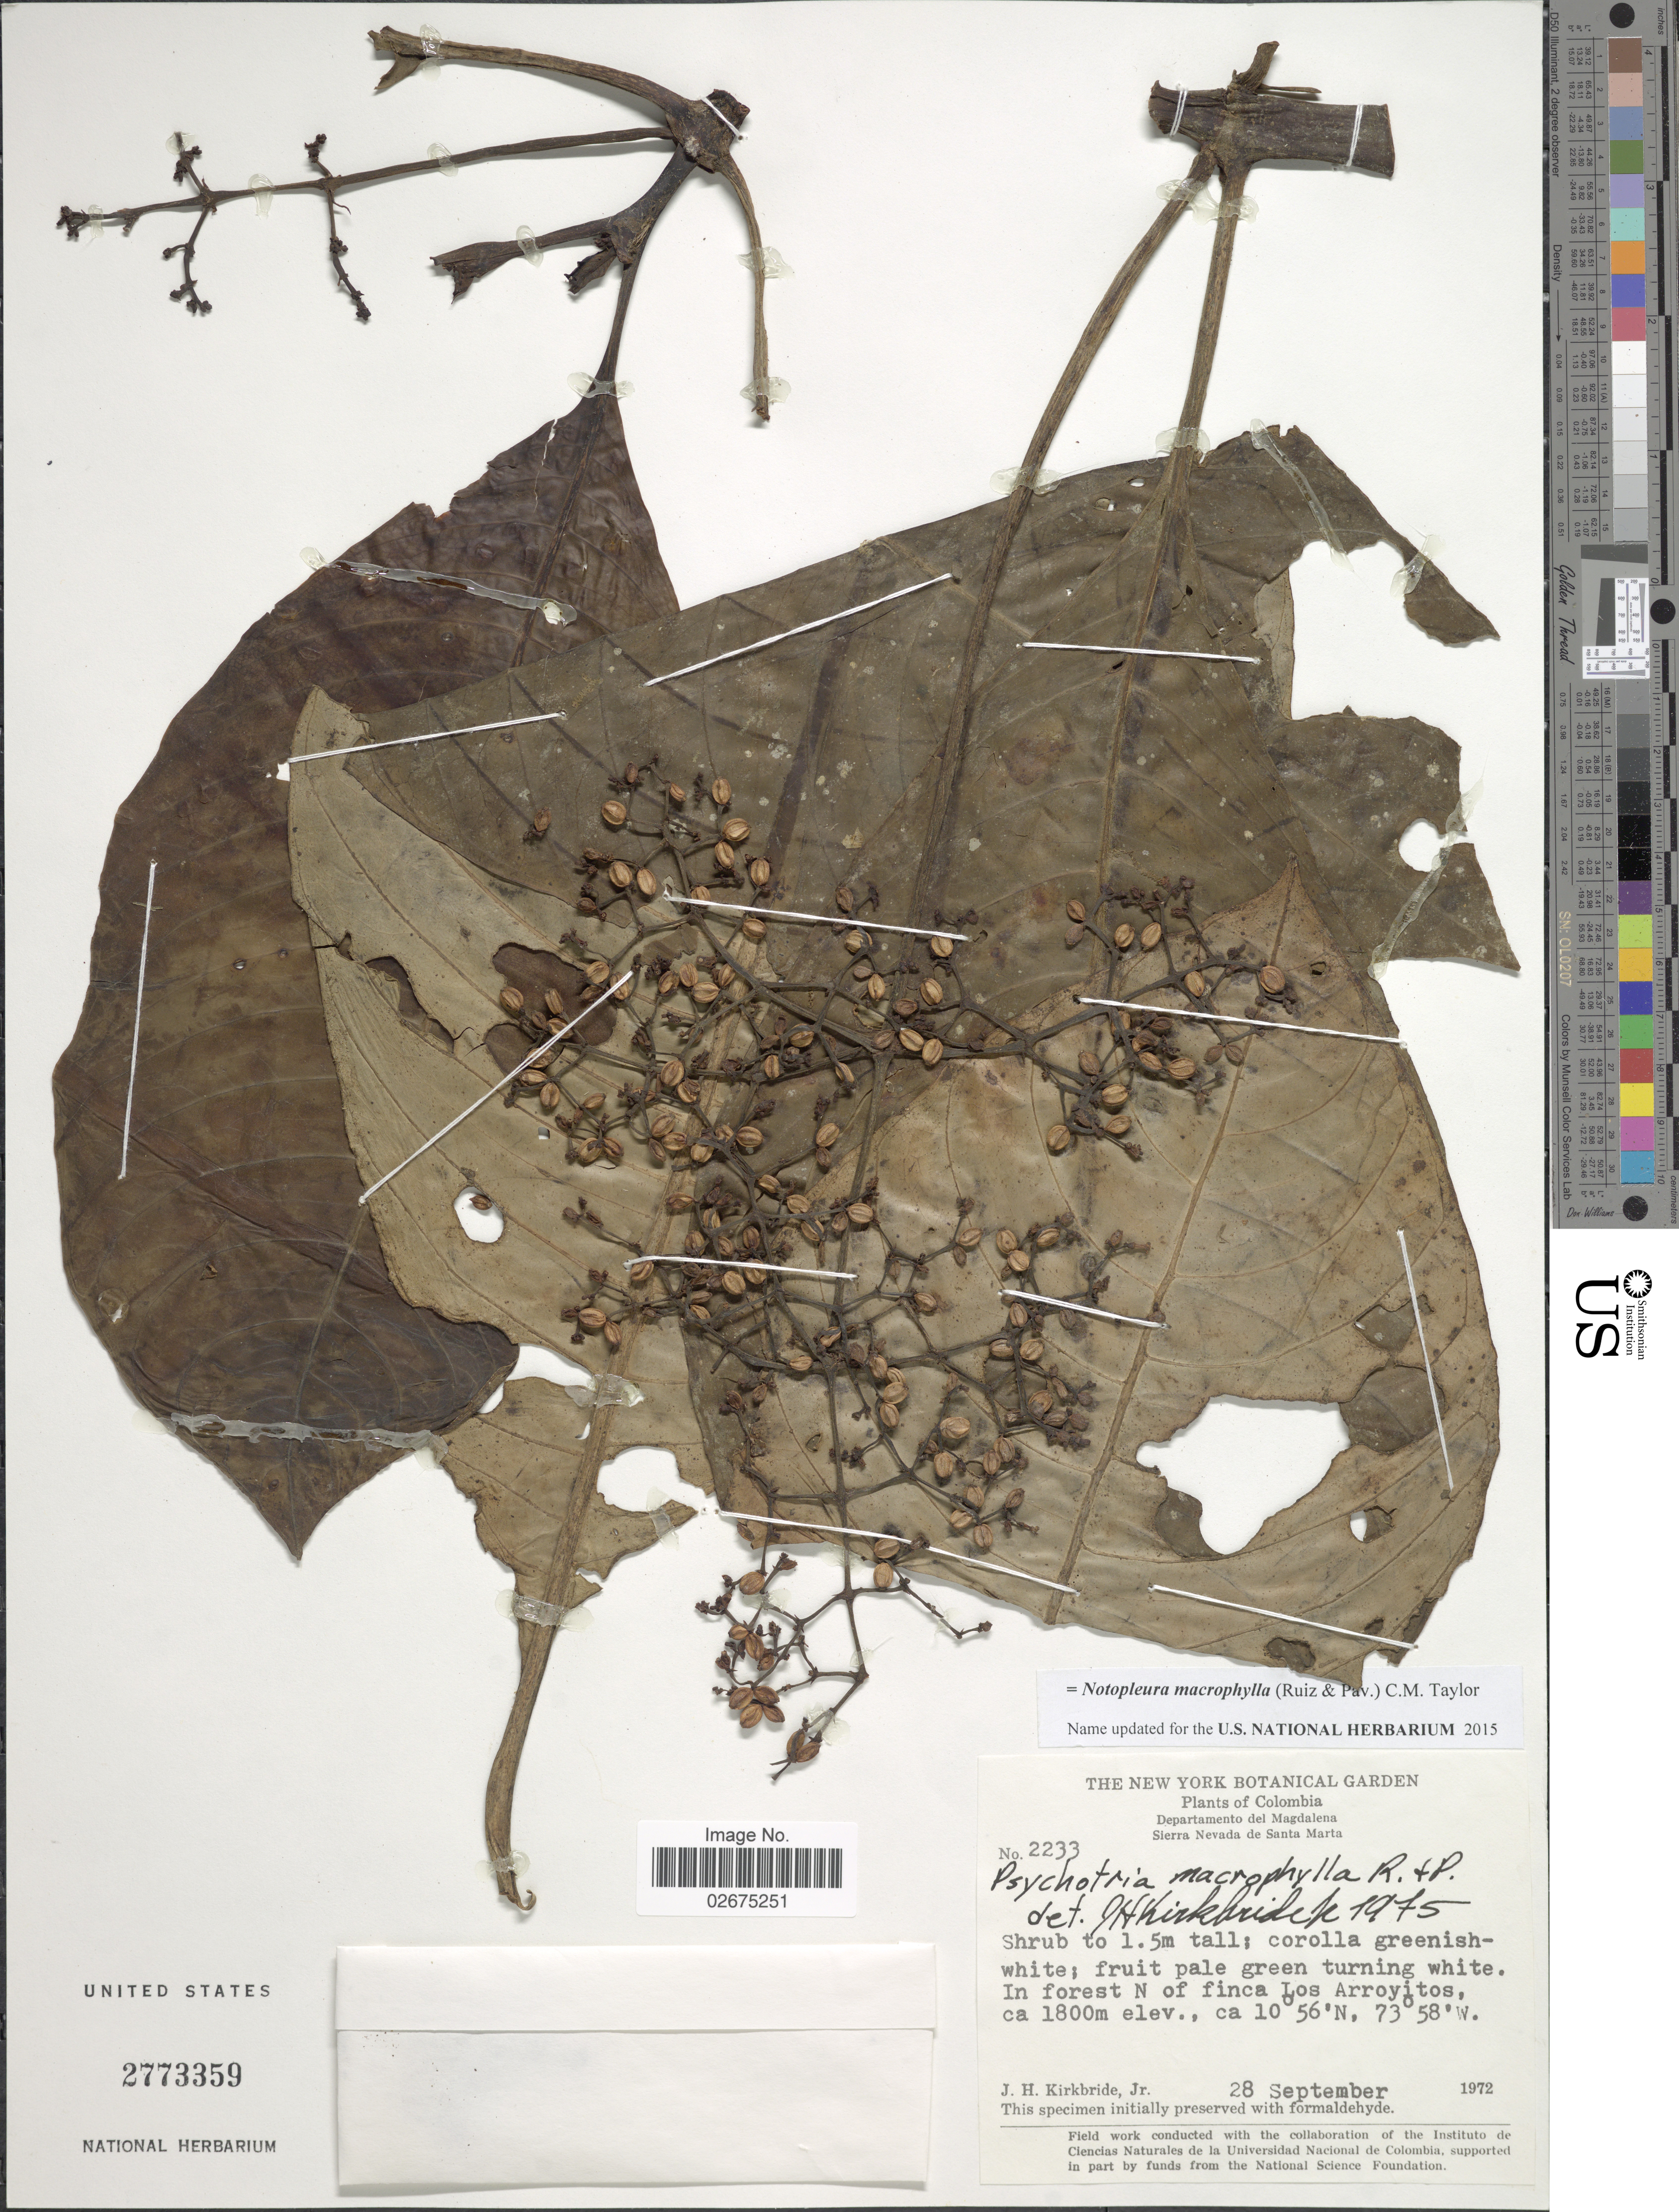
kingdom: Plantae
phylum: Tracheophyta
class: Magnoliopsida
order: Gentianales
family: Rubiaceae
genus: Notopleura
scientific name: Notopleura macrophylla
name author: (Ruiz & Pav.) C.M. Taylor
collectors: J. H. Kirkbride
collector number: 2233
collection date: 1972-09-28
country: Colombia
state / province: Magdalena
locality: Departamento del Magdalena, Sierra Nevada de Santa Marta, In forest N of finca Los Arroyitos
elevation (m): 1800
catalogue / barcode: US 2773359